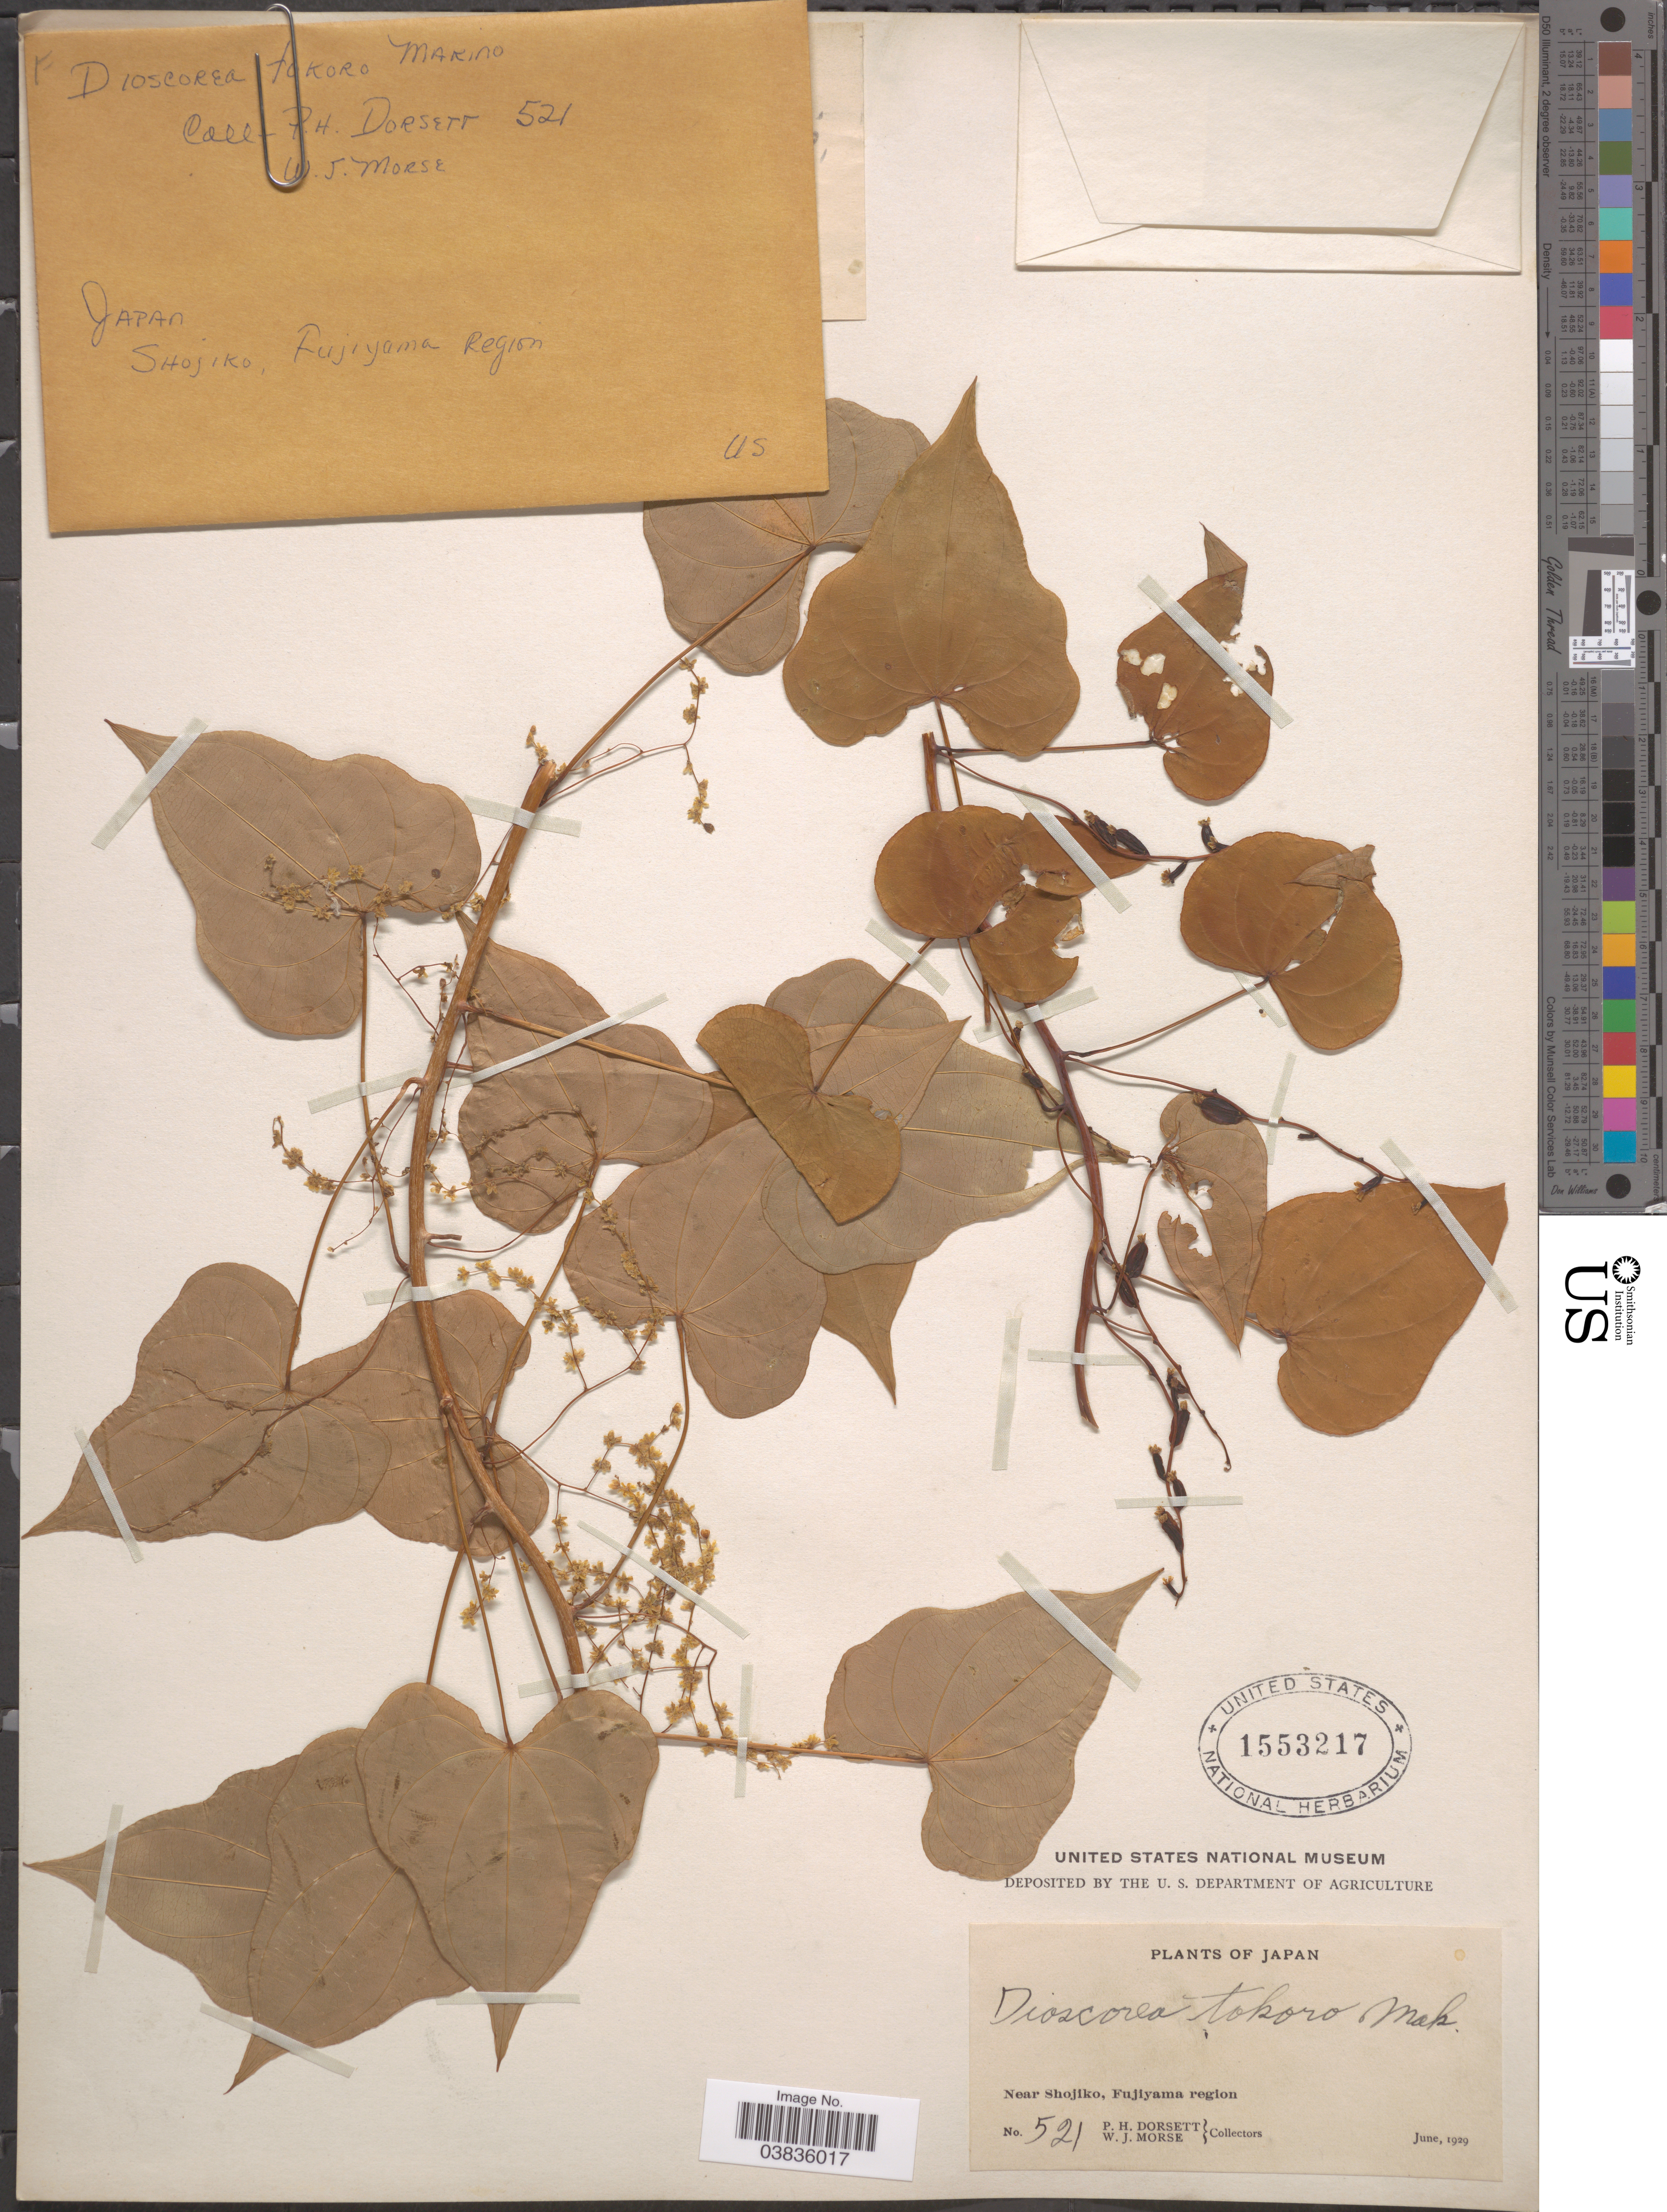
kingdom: Plantae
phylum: Tracheophyta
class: Liliopsida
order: Dioscoreales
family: Dioscoreaceae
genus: Dioscorea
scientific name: Dioscorea tokoro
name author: Makino ex Miyabe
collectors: P. H. Dorsett & W. J. Morse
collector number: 521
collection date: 1929-06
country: Japan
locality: Near Shojiko, Fujiyama region.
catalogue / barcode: US 1553217